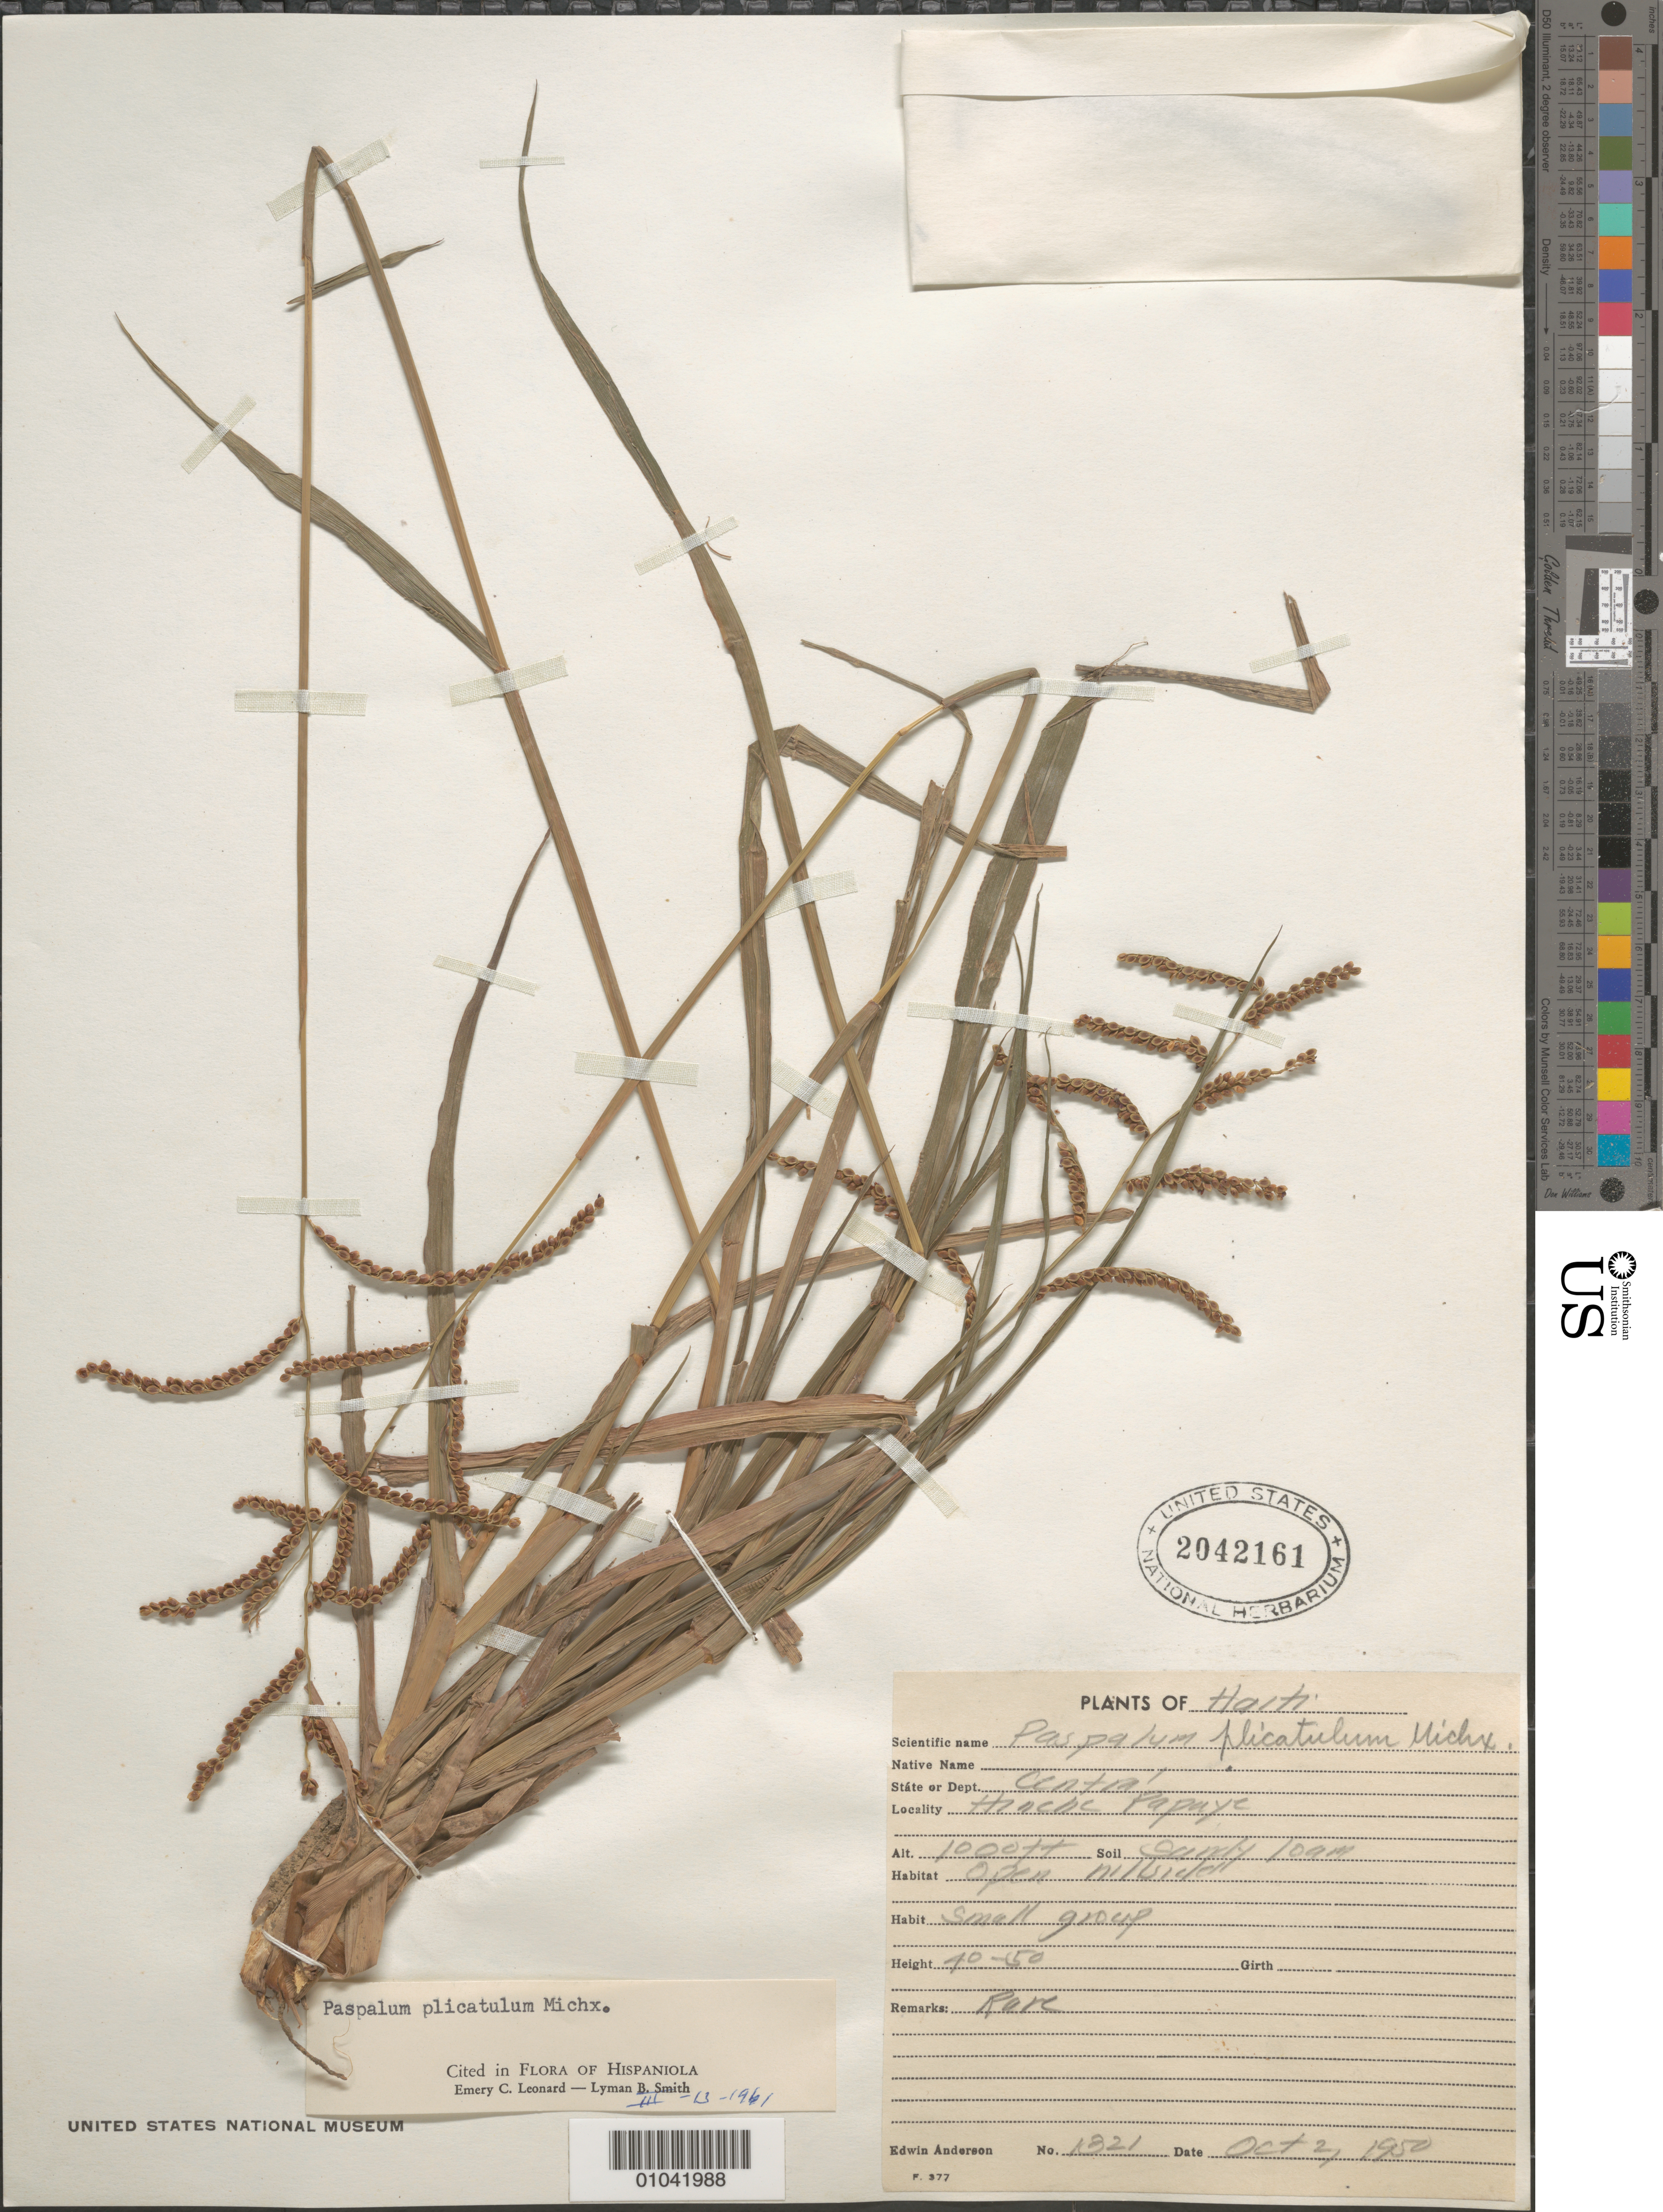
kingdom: Plantae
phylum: Tracheophyta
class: Liliopsida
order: Poales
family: Poaceae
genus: Paspalum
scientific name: Paspalum plicatulum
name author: Michx.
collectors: E. Anderson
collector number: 1321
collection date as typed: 02 Oct 1950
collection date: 1950-10-02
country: Haiti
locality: Hinche Papaye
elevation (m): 305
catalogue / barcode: US 2042161